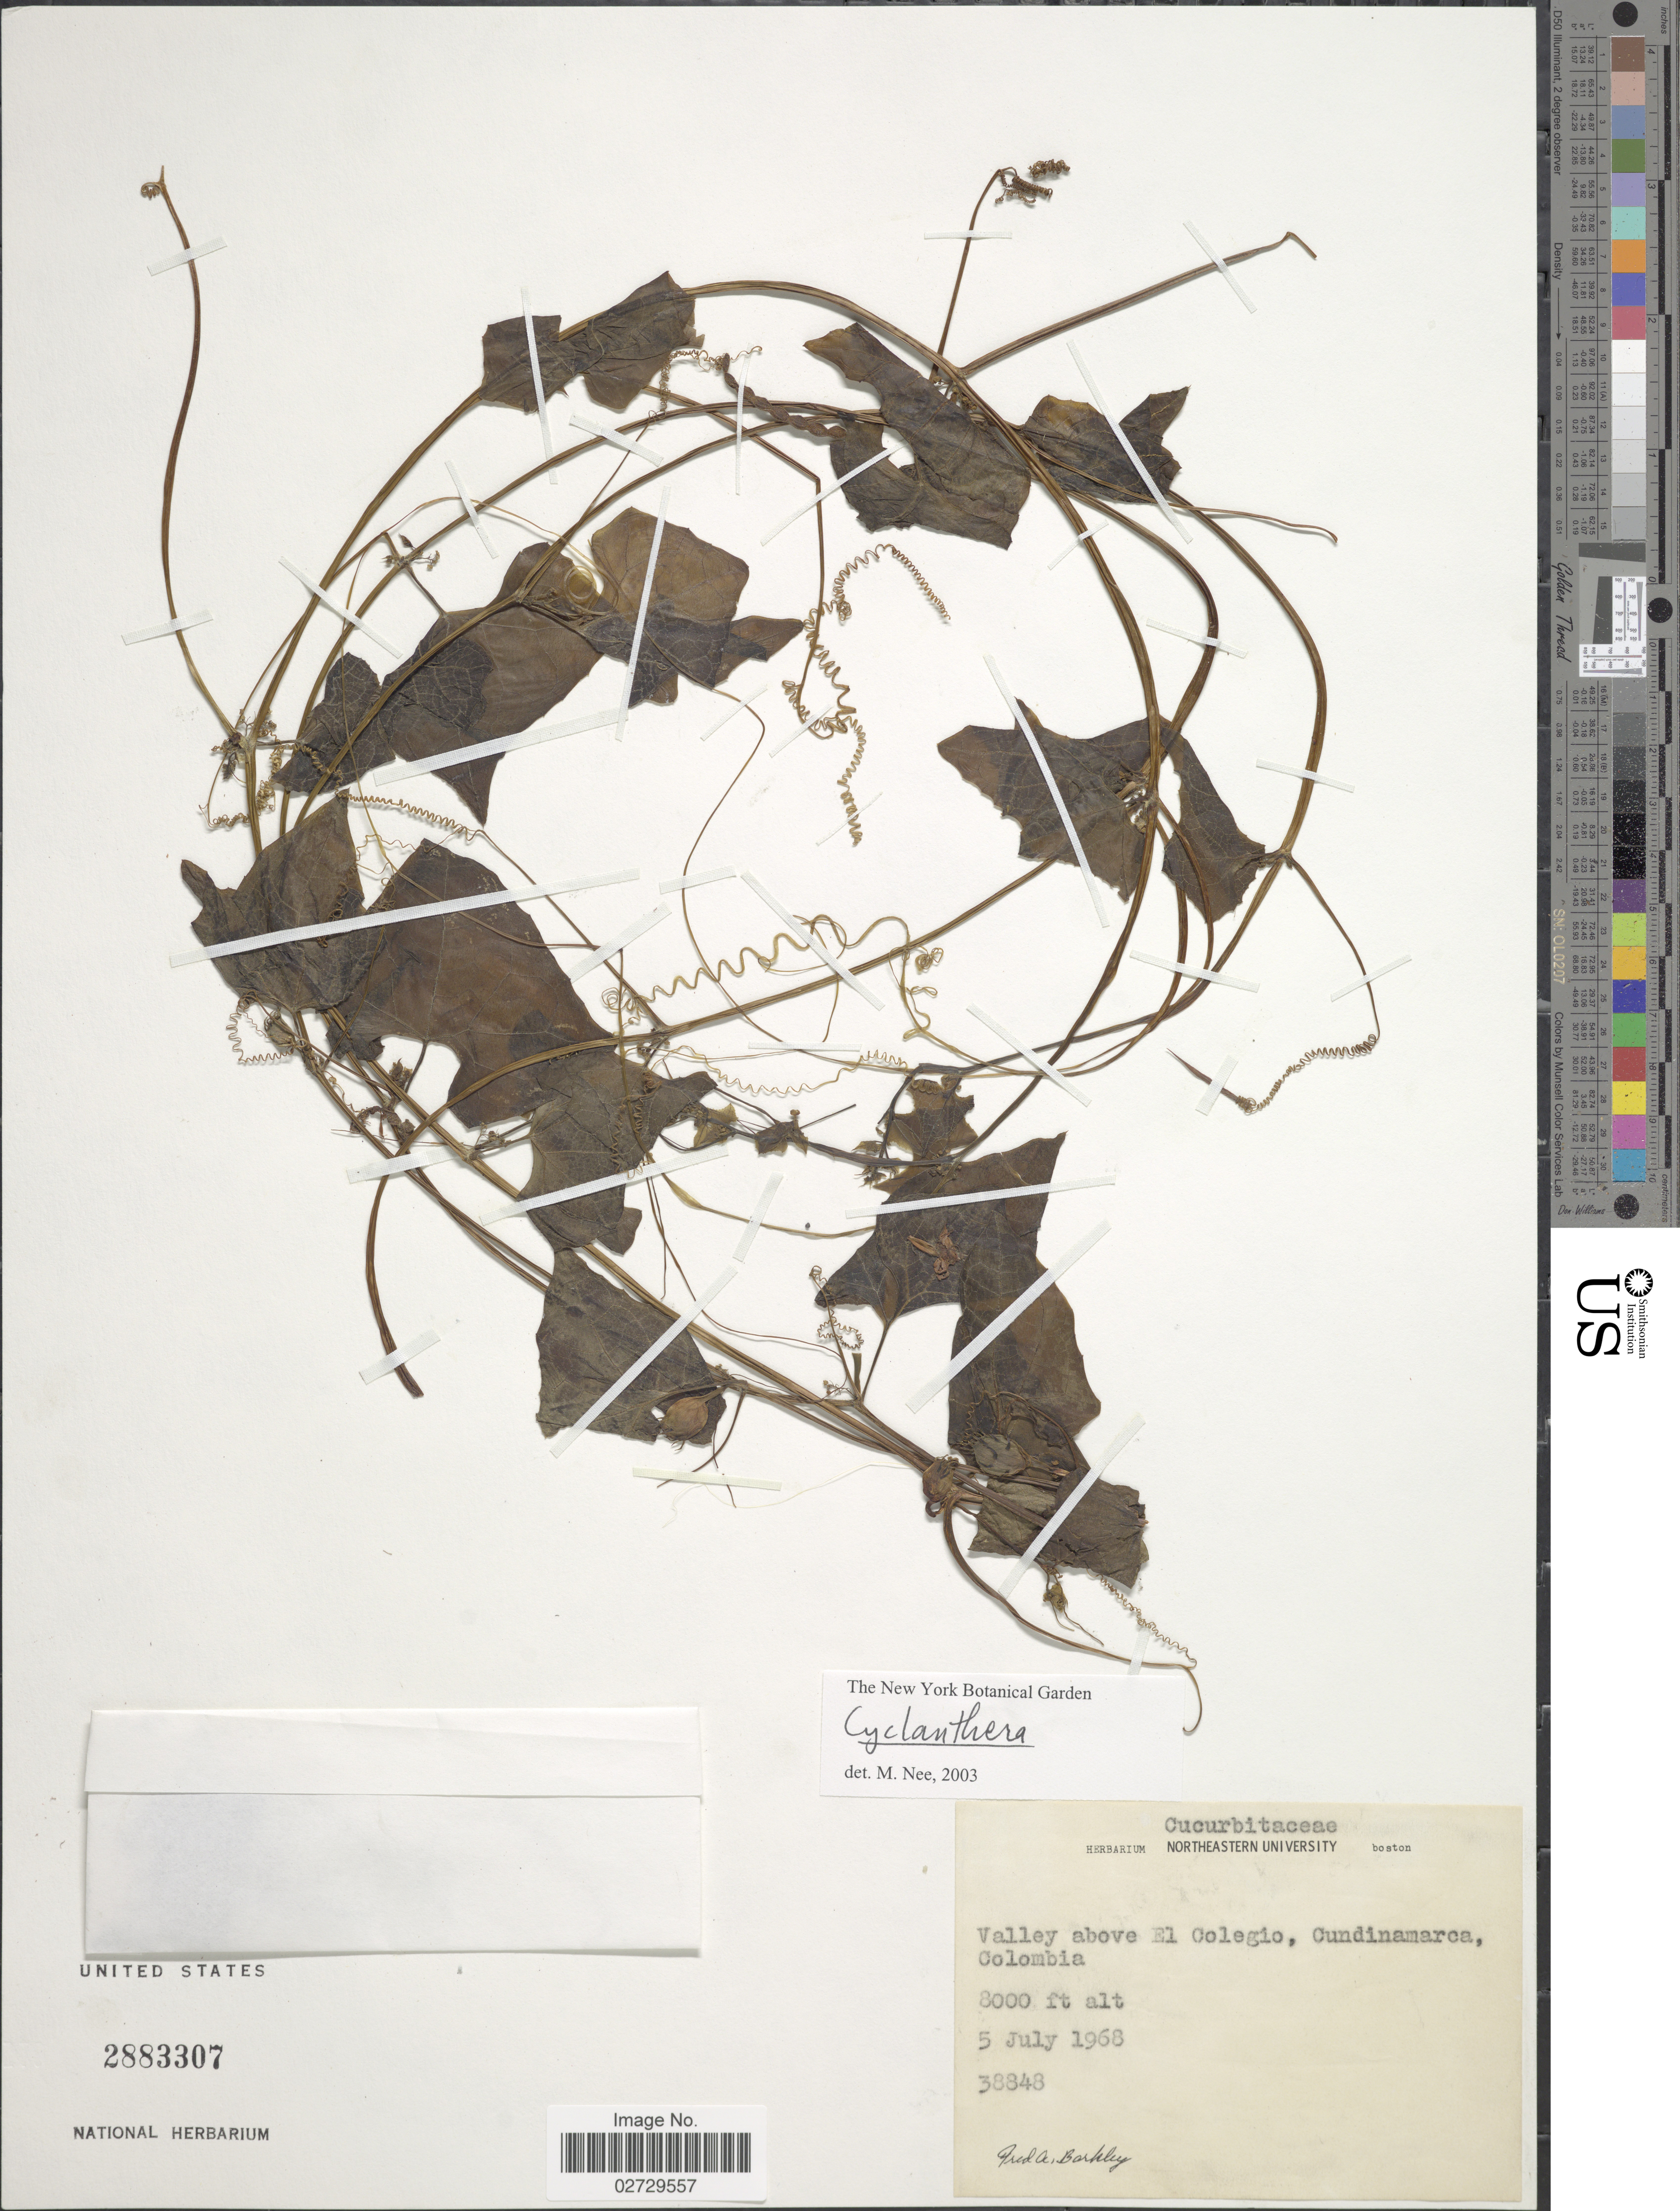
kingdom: Plantae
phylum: Tracheophyta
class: Magnoliopsida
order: Cucurbitales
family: Cucurbitaceae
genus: Cyclanthera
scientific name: Cyclanthera sp.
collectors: F. A. Barkley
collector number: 38848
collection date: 1968-07-05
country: Colombia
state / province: Cundinamarca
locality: Valley above El Colegio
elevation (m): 2438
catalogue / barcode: US 2883307